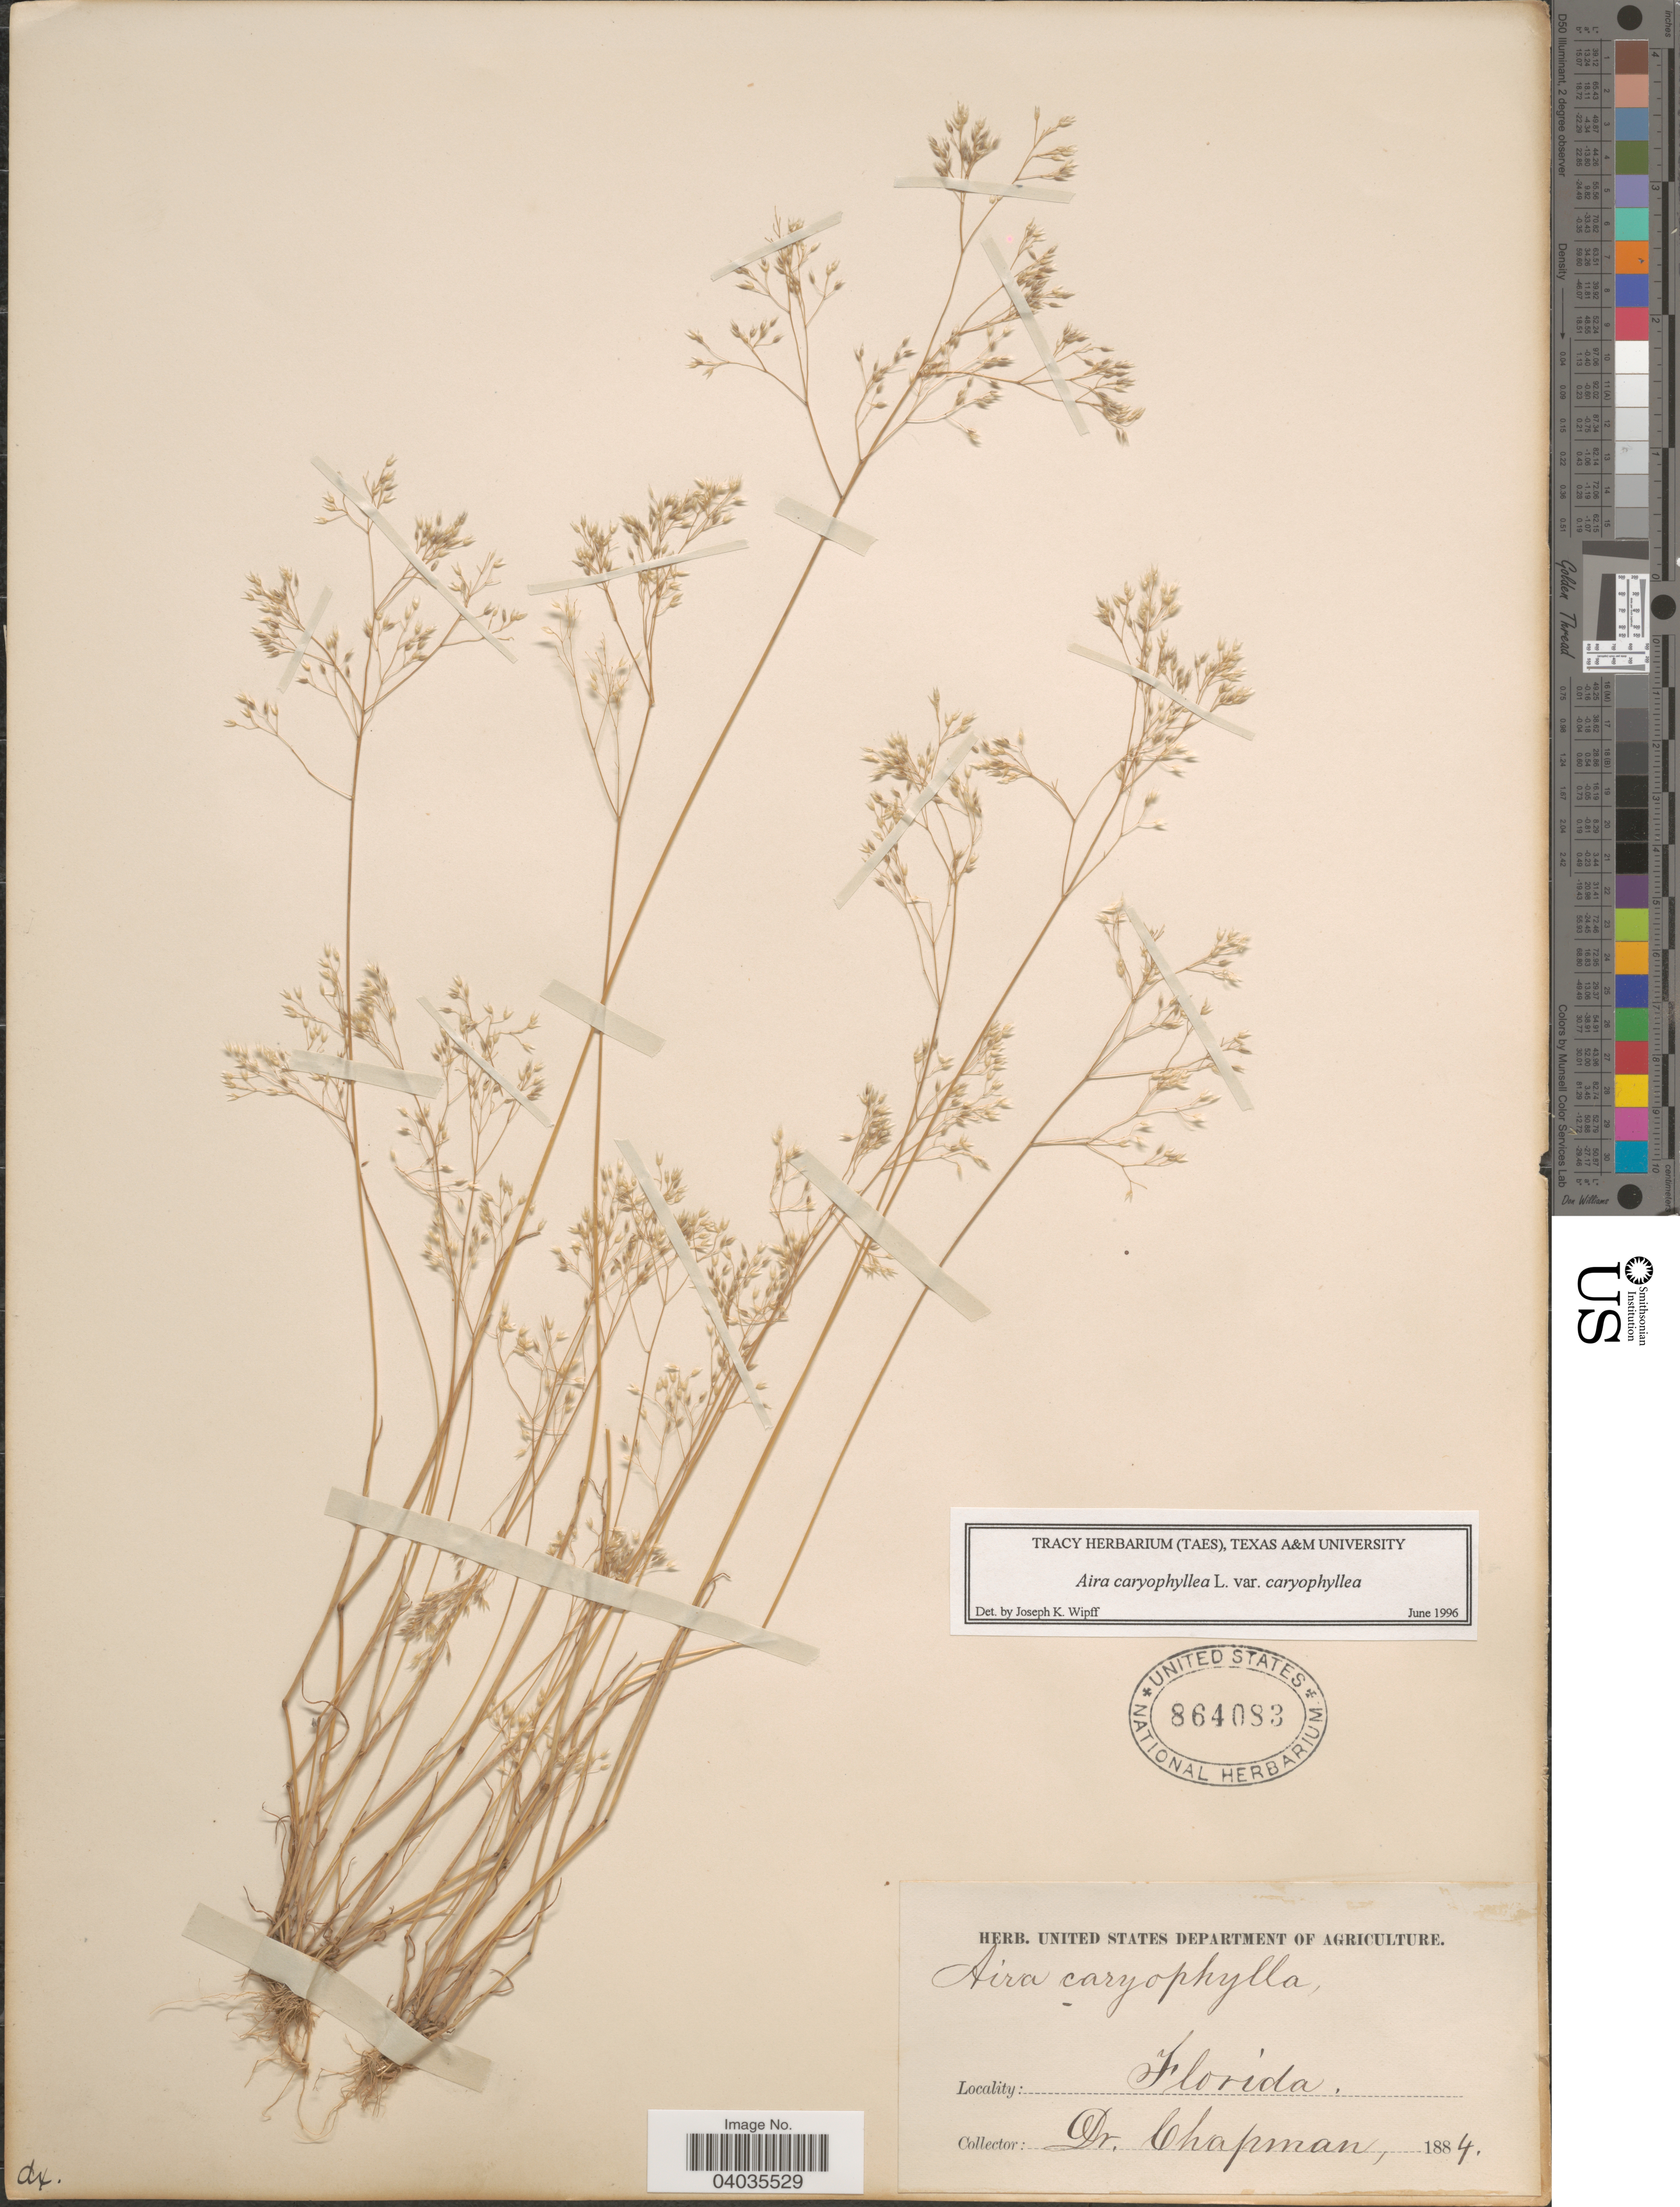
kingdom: Plantae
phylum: Tracheophyta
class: Liliopsida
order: Poales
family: Poaceae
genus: Aira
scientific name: Aira caryophyllea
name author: L.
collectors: A. Chapman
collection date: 1884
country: United States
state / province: Florida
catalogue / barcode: US 864083